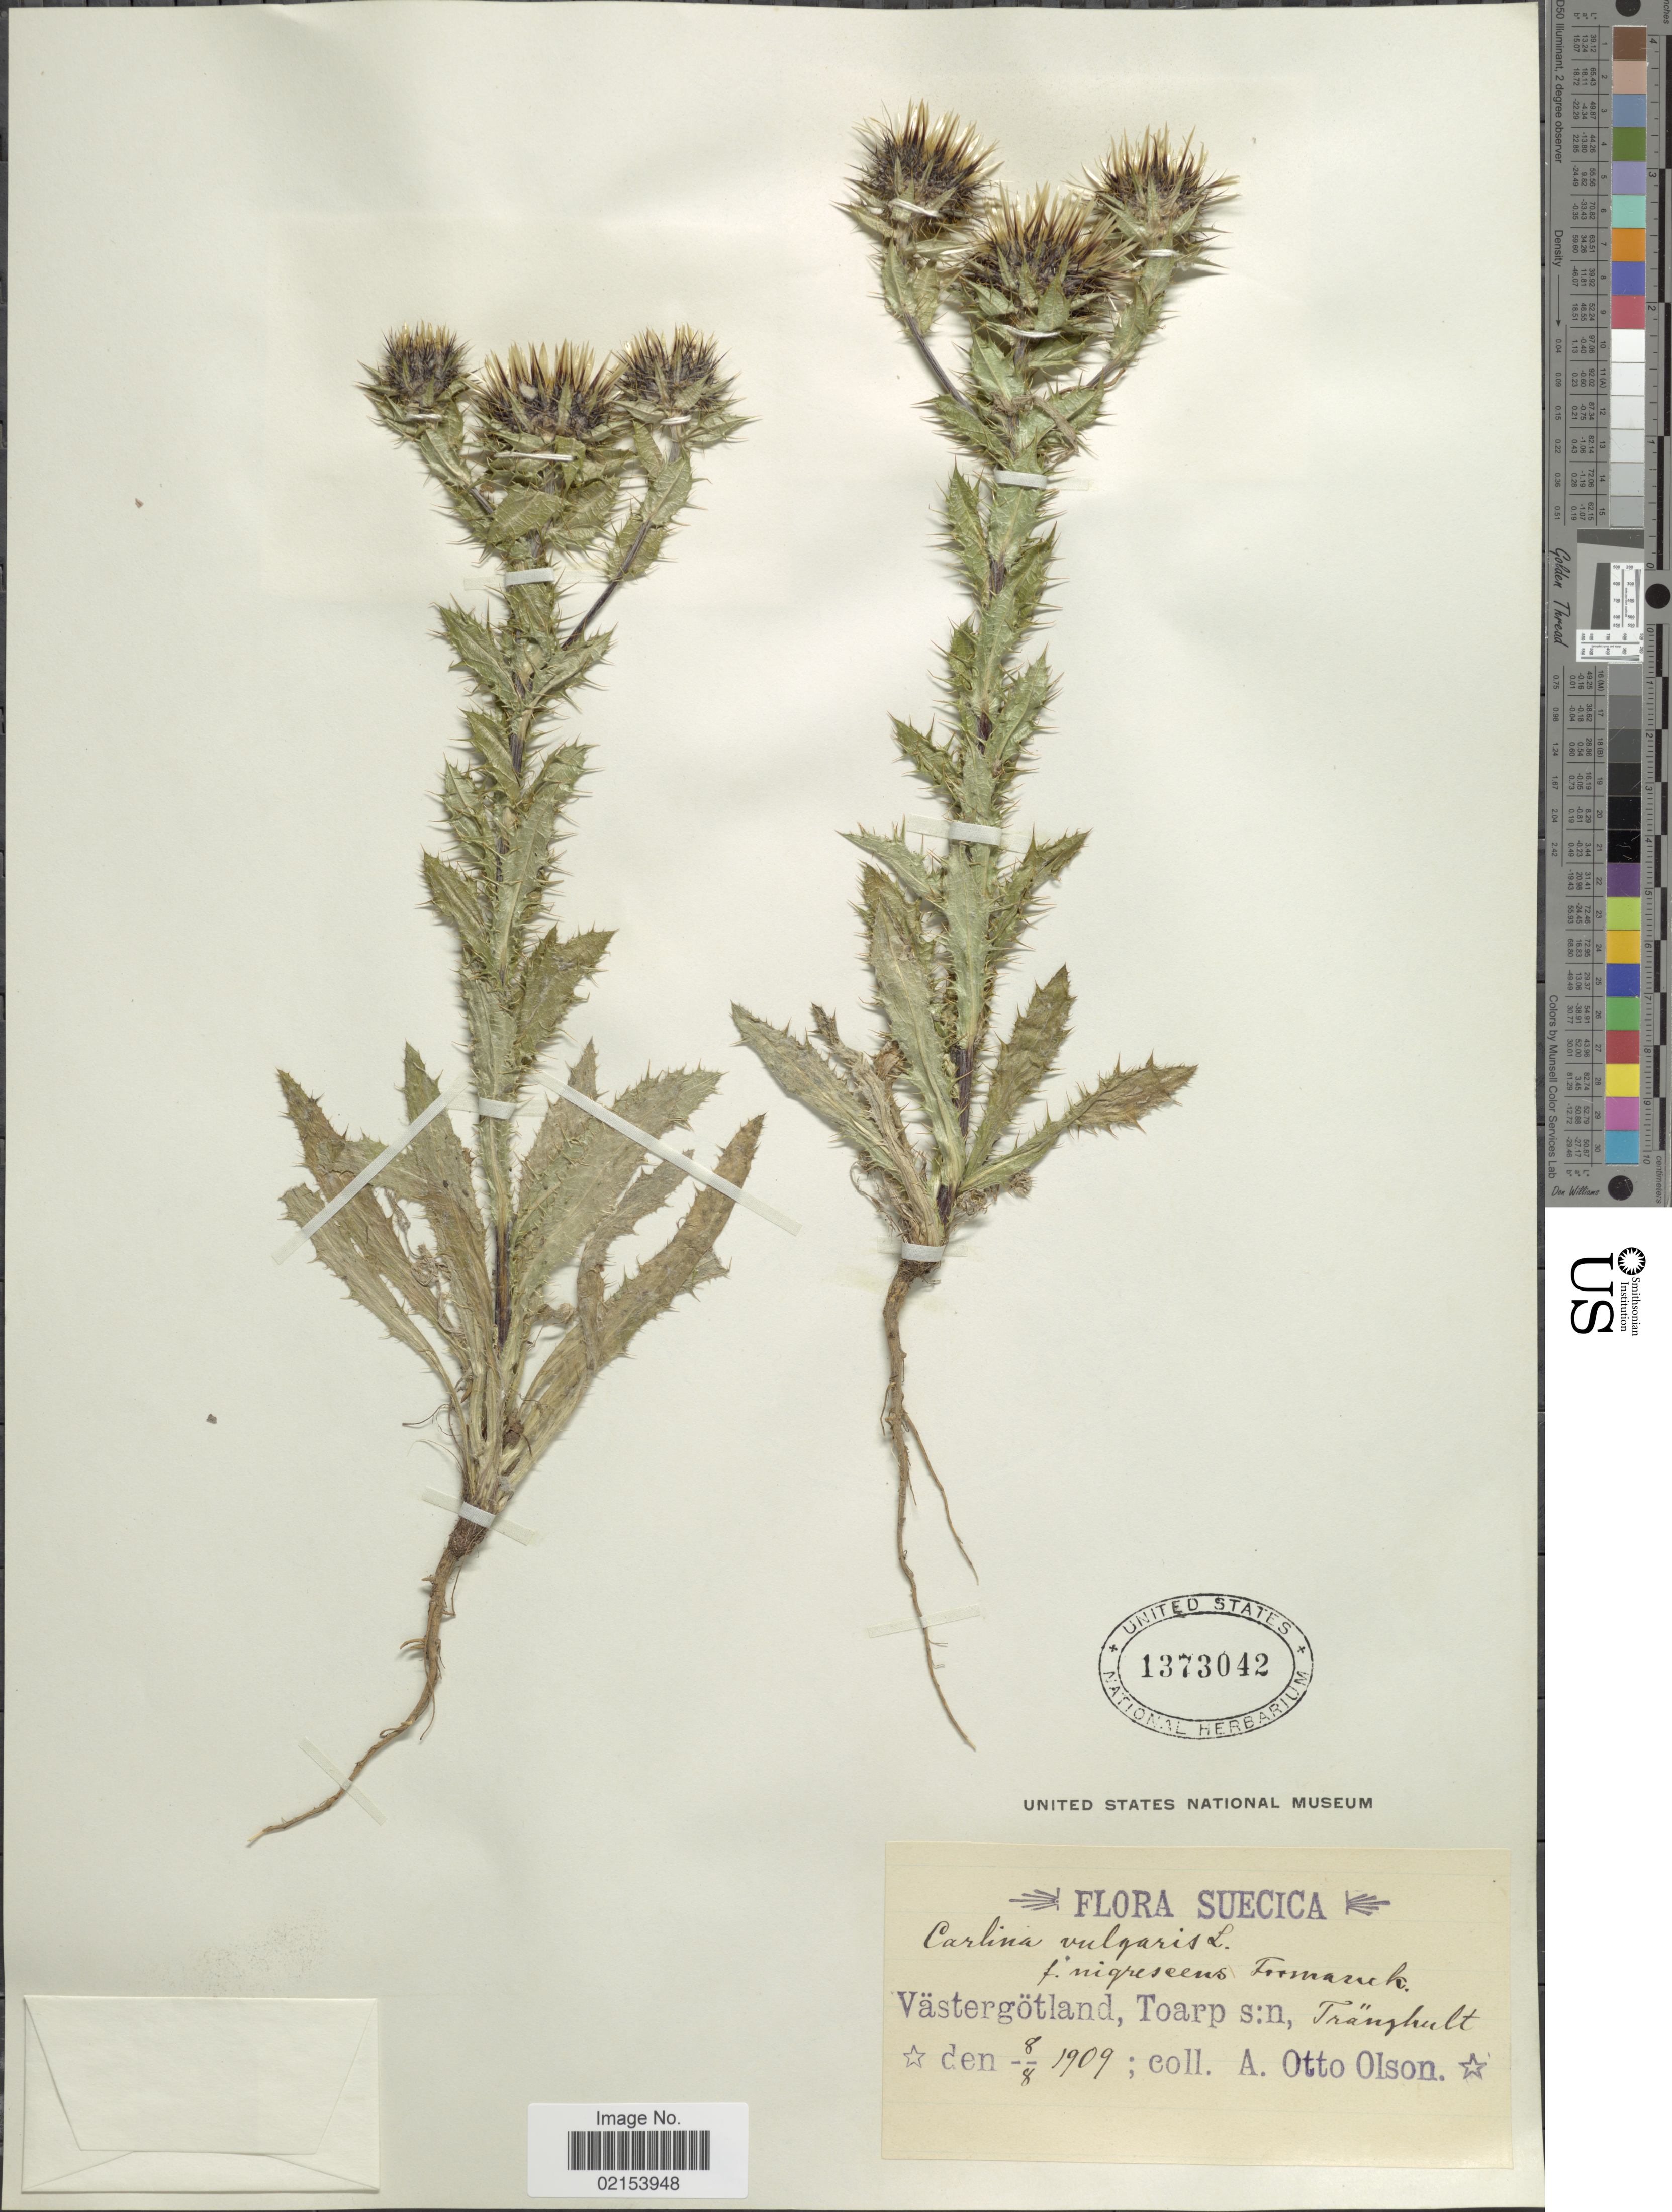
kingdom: Plantae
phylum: Tracheophyta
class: Magnoliopsida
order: Asterales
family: Asteraceae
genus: Carlina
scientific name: Carlina vulgaris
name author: L.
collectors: A. Olson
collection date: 1909-08-08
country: Sweden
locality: Suecica. Vastergotlan, Toarp s:n. Tranghult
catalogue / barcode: US 1373042